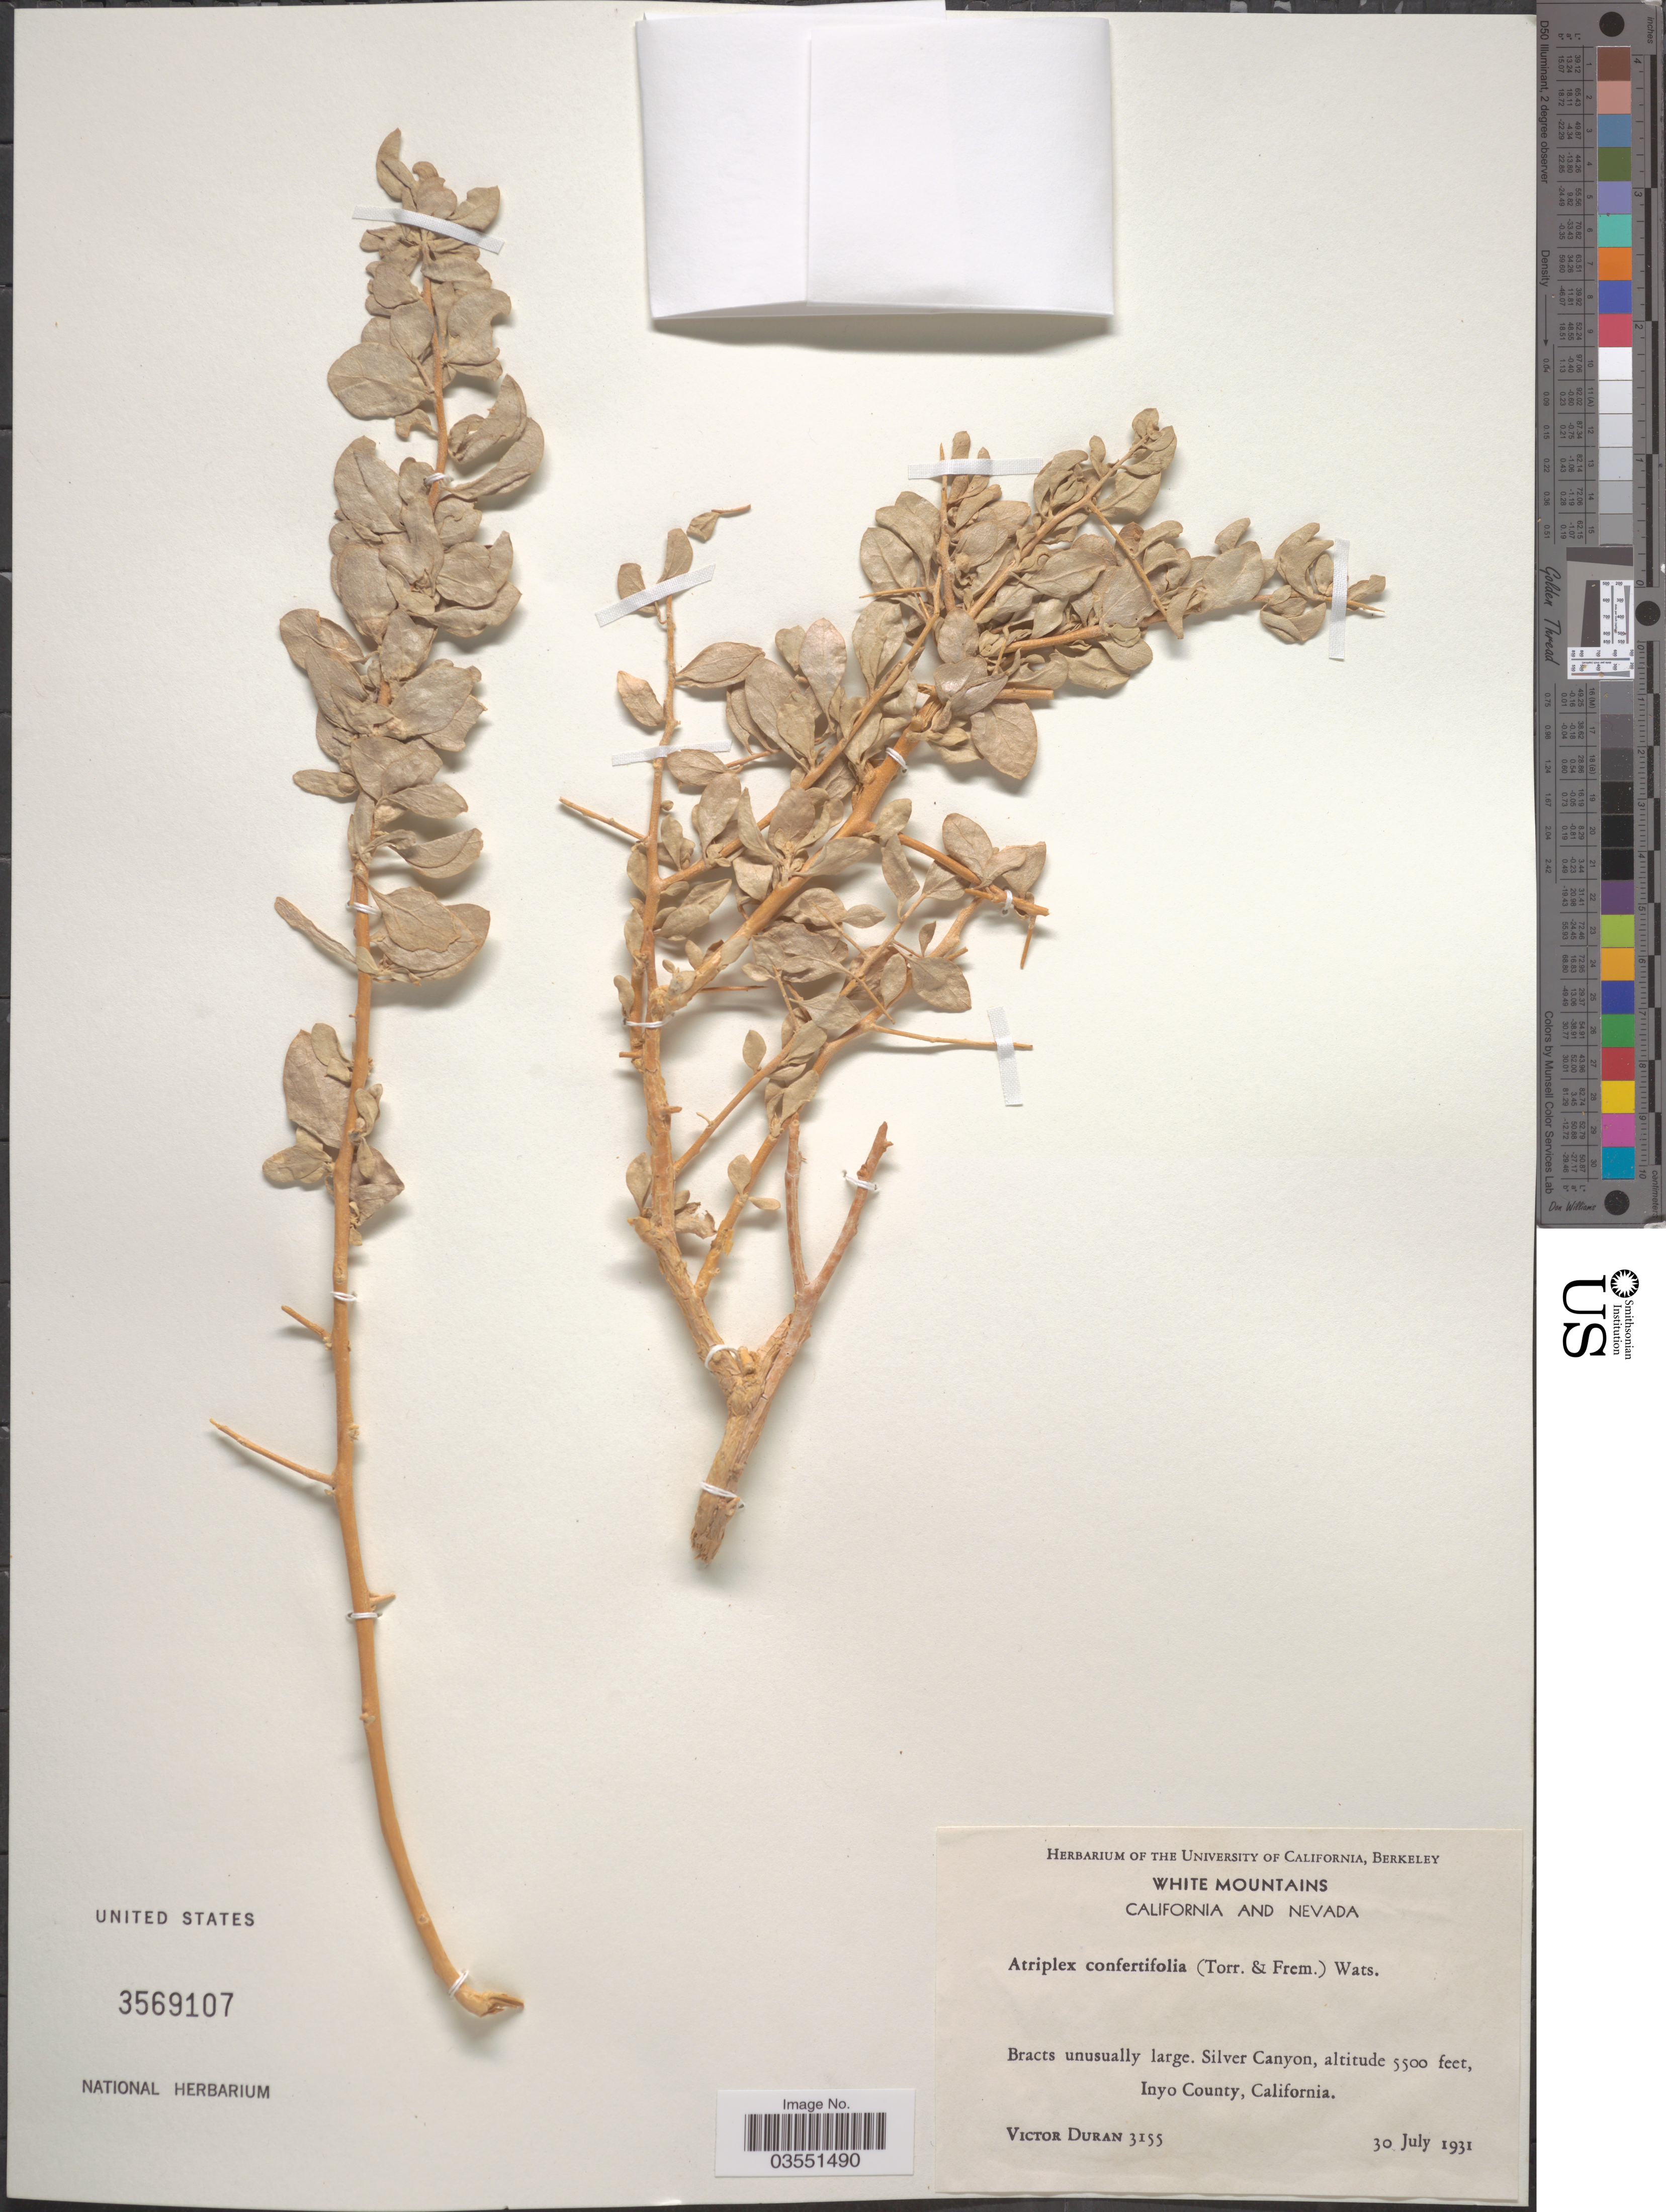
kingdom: Plantae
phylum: Tracheophyta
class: Magnoliopsida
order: Caryophyllales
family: Amaranthaceae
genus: Atriplex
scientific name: Atriplex confertifolia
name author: (Torr. & Frém.) S. Watson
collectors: V. Duran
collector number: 3155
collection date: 1931-07-30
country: United States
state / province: California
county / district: Inyo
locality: White Mountains. Silver Canyon, Inyo County.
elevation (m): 1676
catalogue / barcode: US 3569107